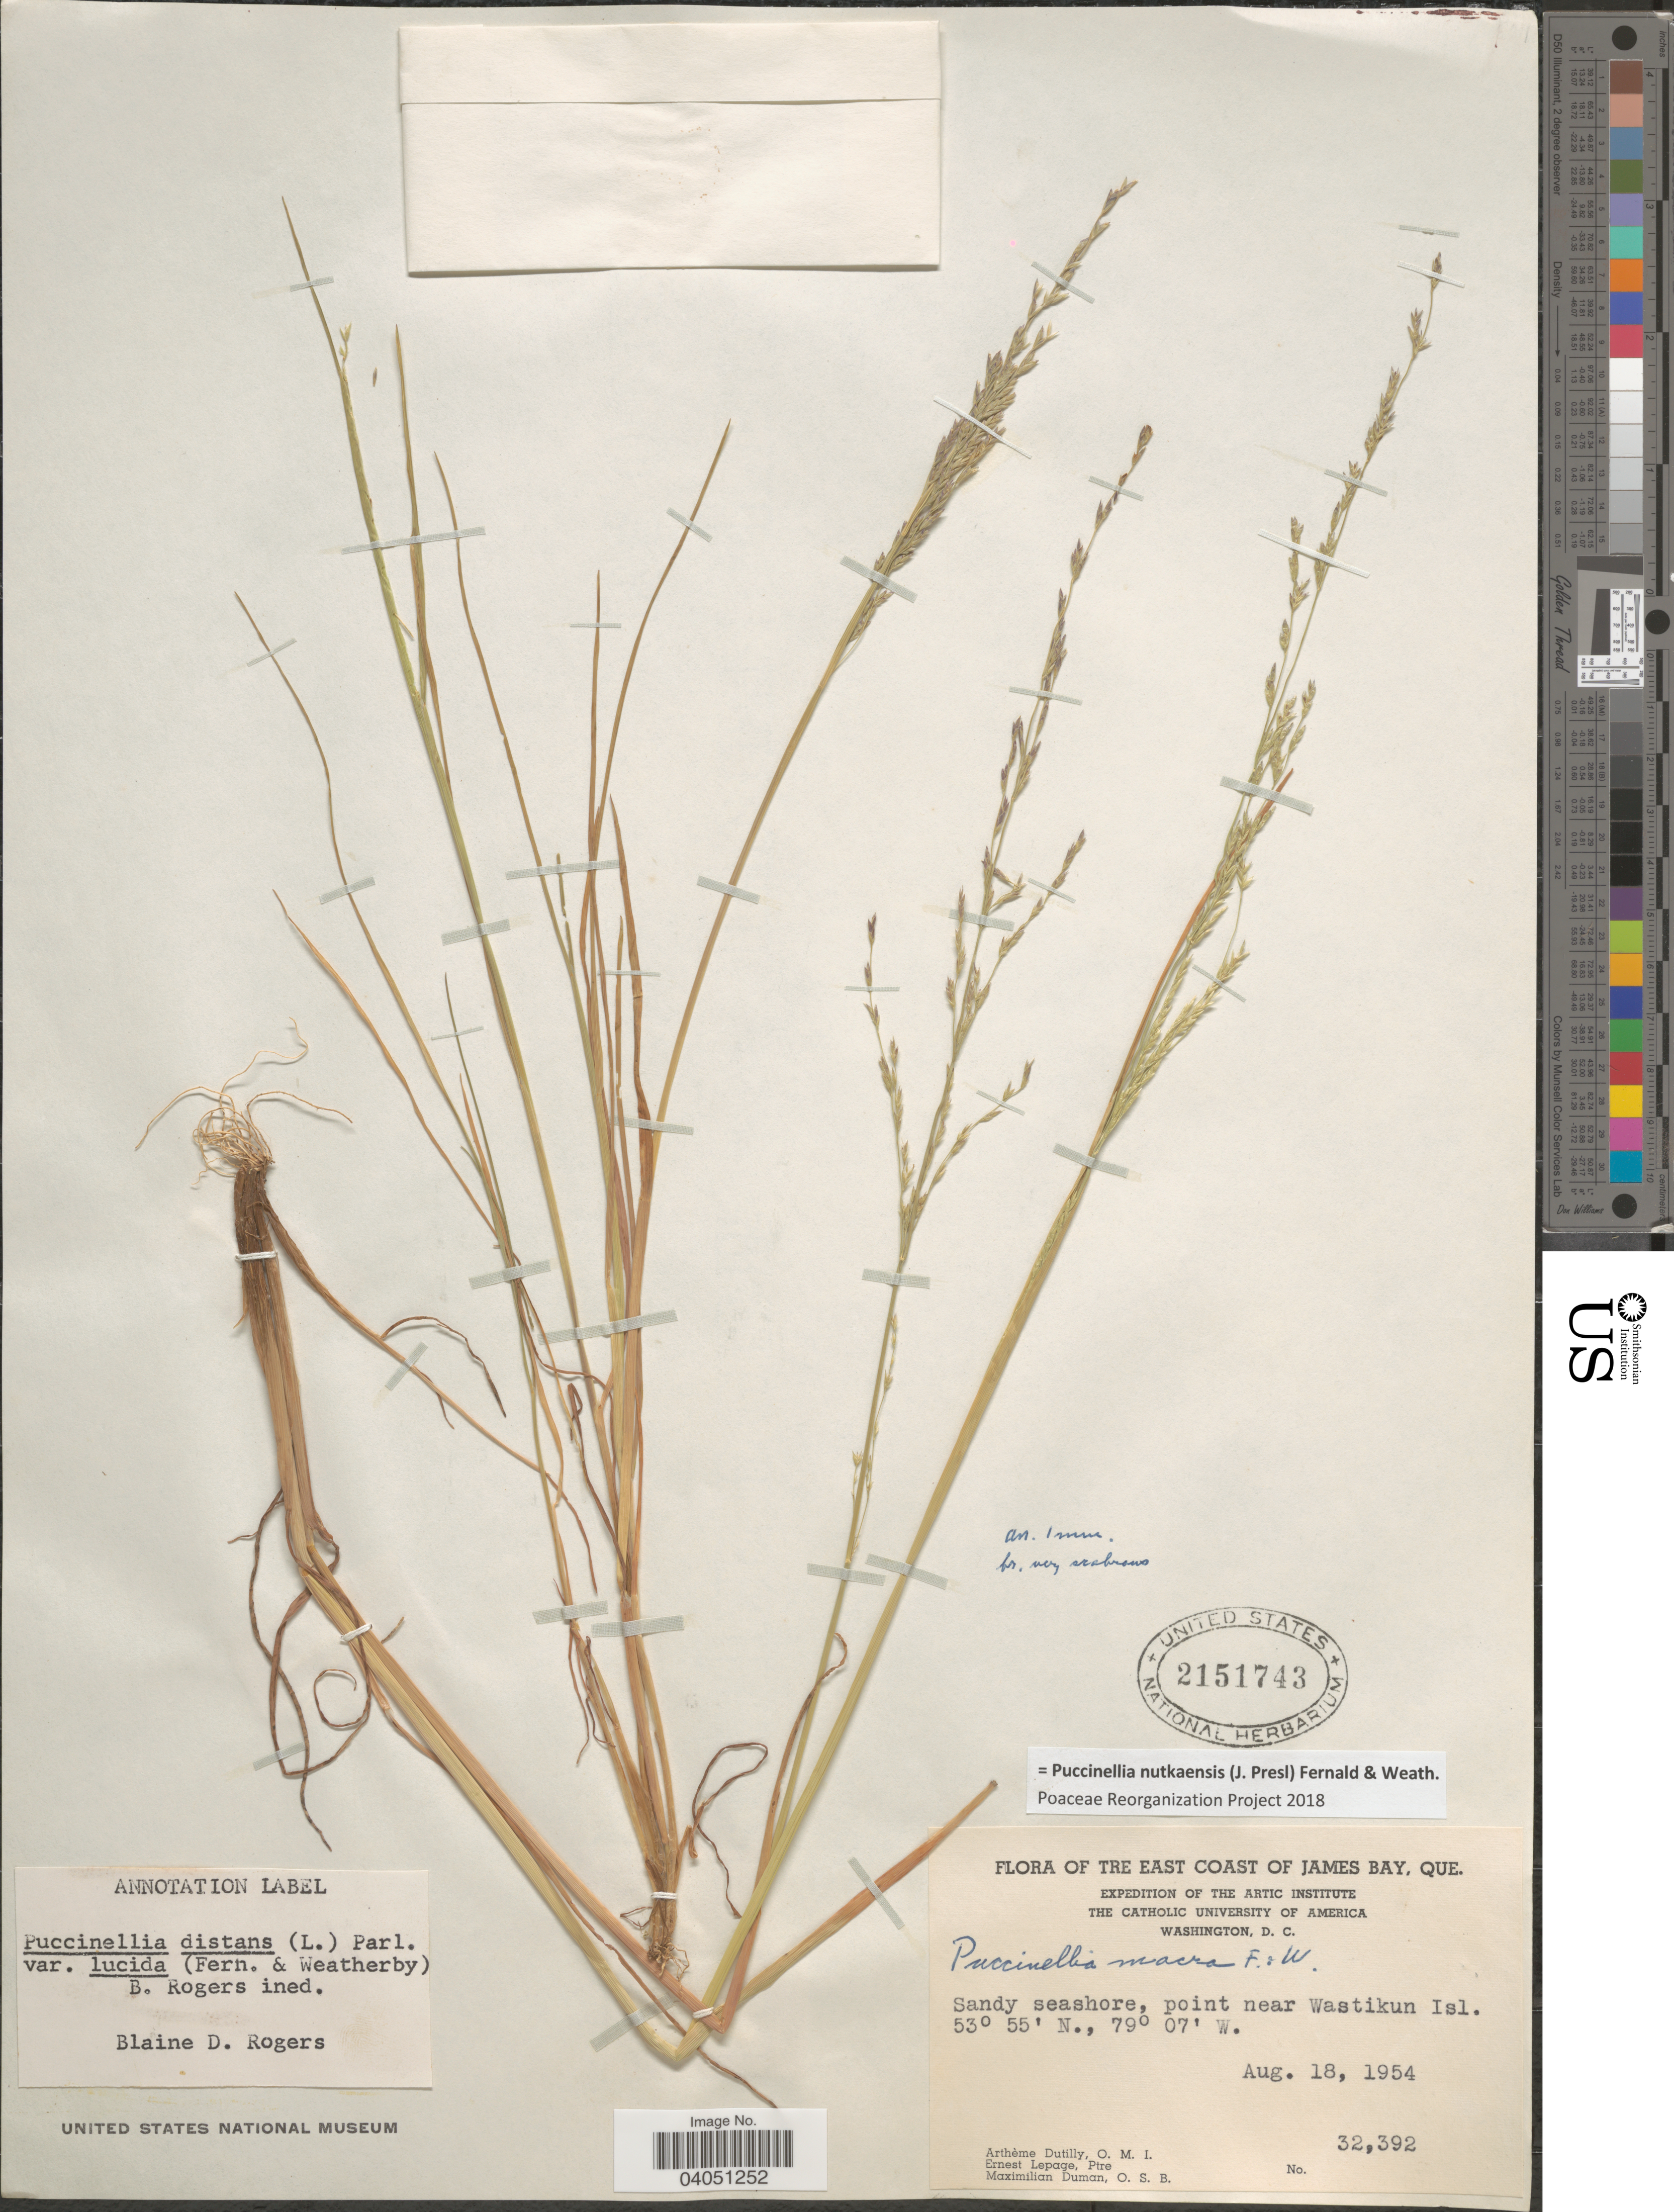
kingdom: Plantae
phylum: Tracheophyta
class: Liliopsida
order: Poales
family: Poaceae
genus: Puccinellia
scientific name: Puccinellia nutkaensis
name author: (J. Presl) Fernald & Weath.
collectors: A. Dutilly & E. Lepage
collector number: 32392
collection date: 1954-08-18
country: Canada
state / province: Quebec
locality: The East Coast of James Bay. Sandy seashore, point near Wastikun Isl.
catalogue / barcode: US 2151743